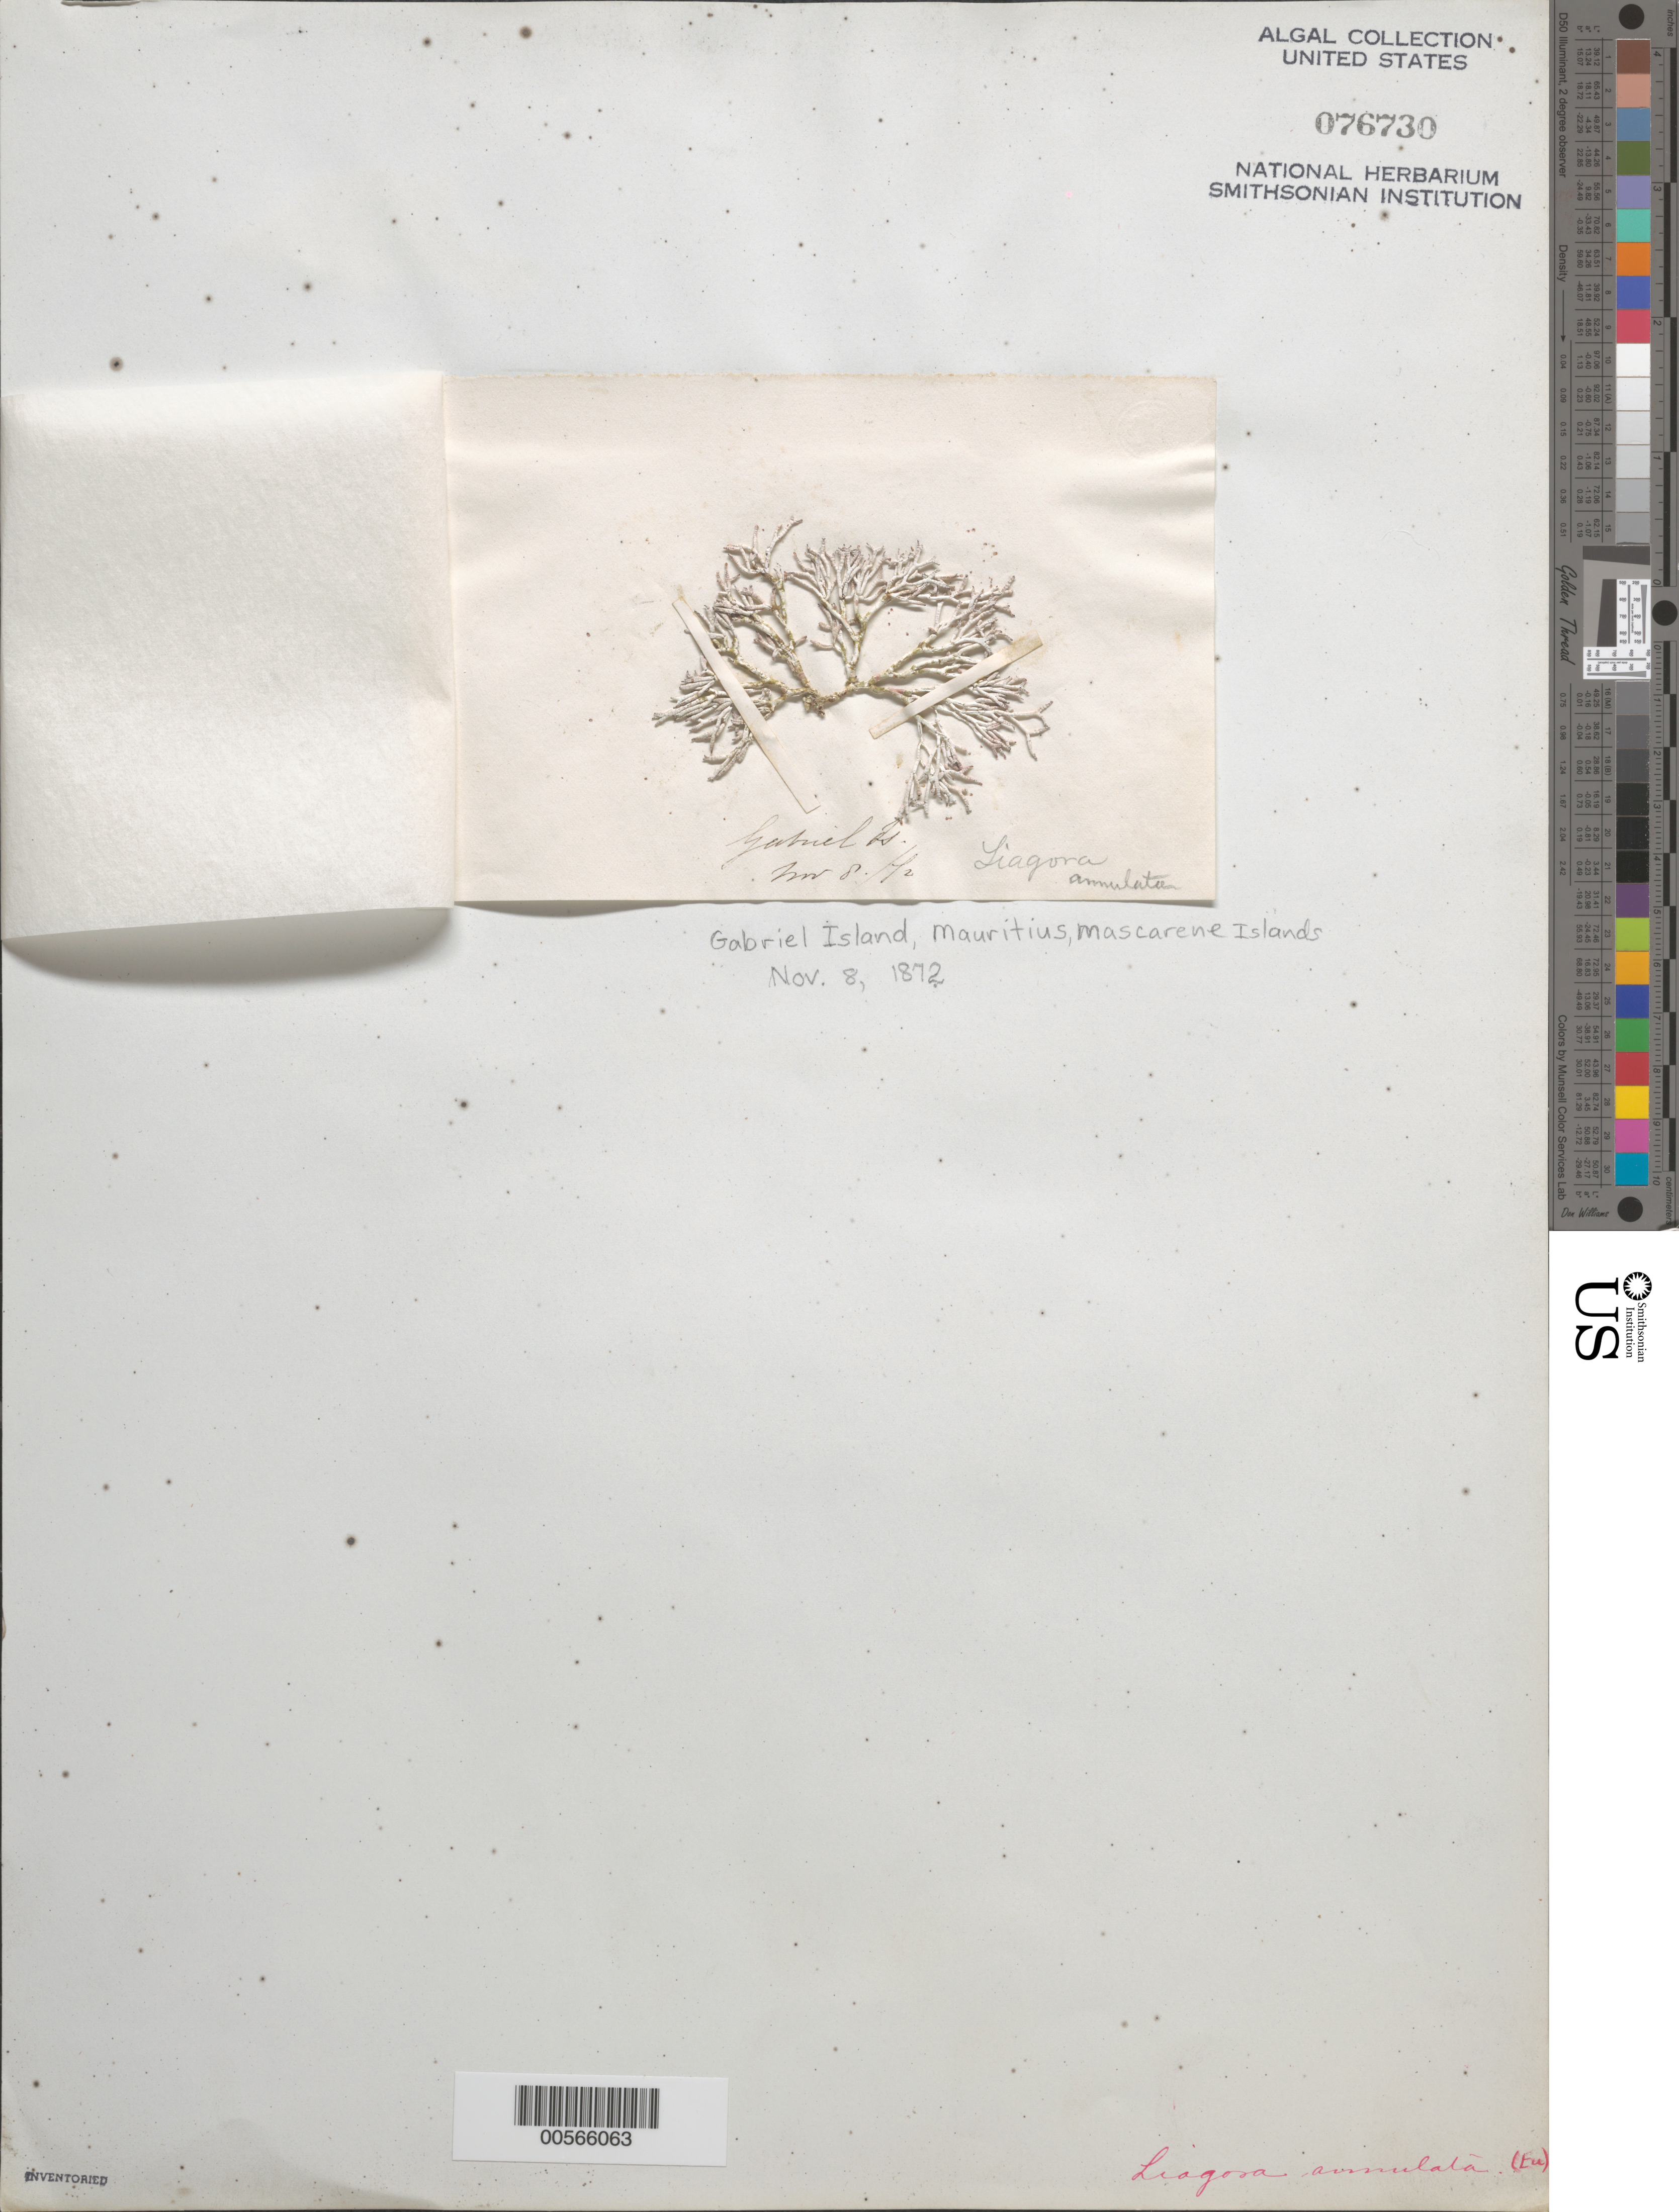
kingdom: Plantae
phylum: Rhodophyta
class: Florideophyceae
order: Nemaliales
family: Liagoraceae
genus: Titanophycus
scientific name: Titanophycus validus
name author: (Harv.) Huisman et al.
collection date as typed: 08 Nov 1872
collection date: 1872-11-08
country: Mauritius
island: Gabriel Island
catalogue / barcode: US 76730